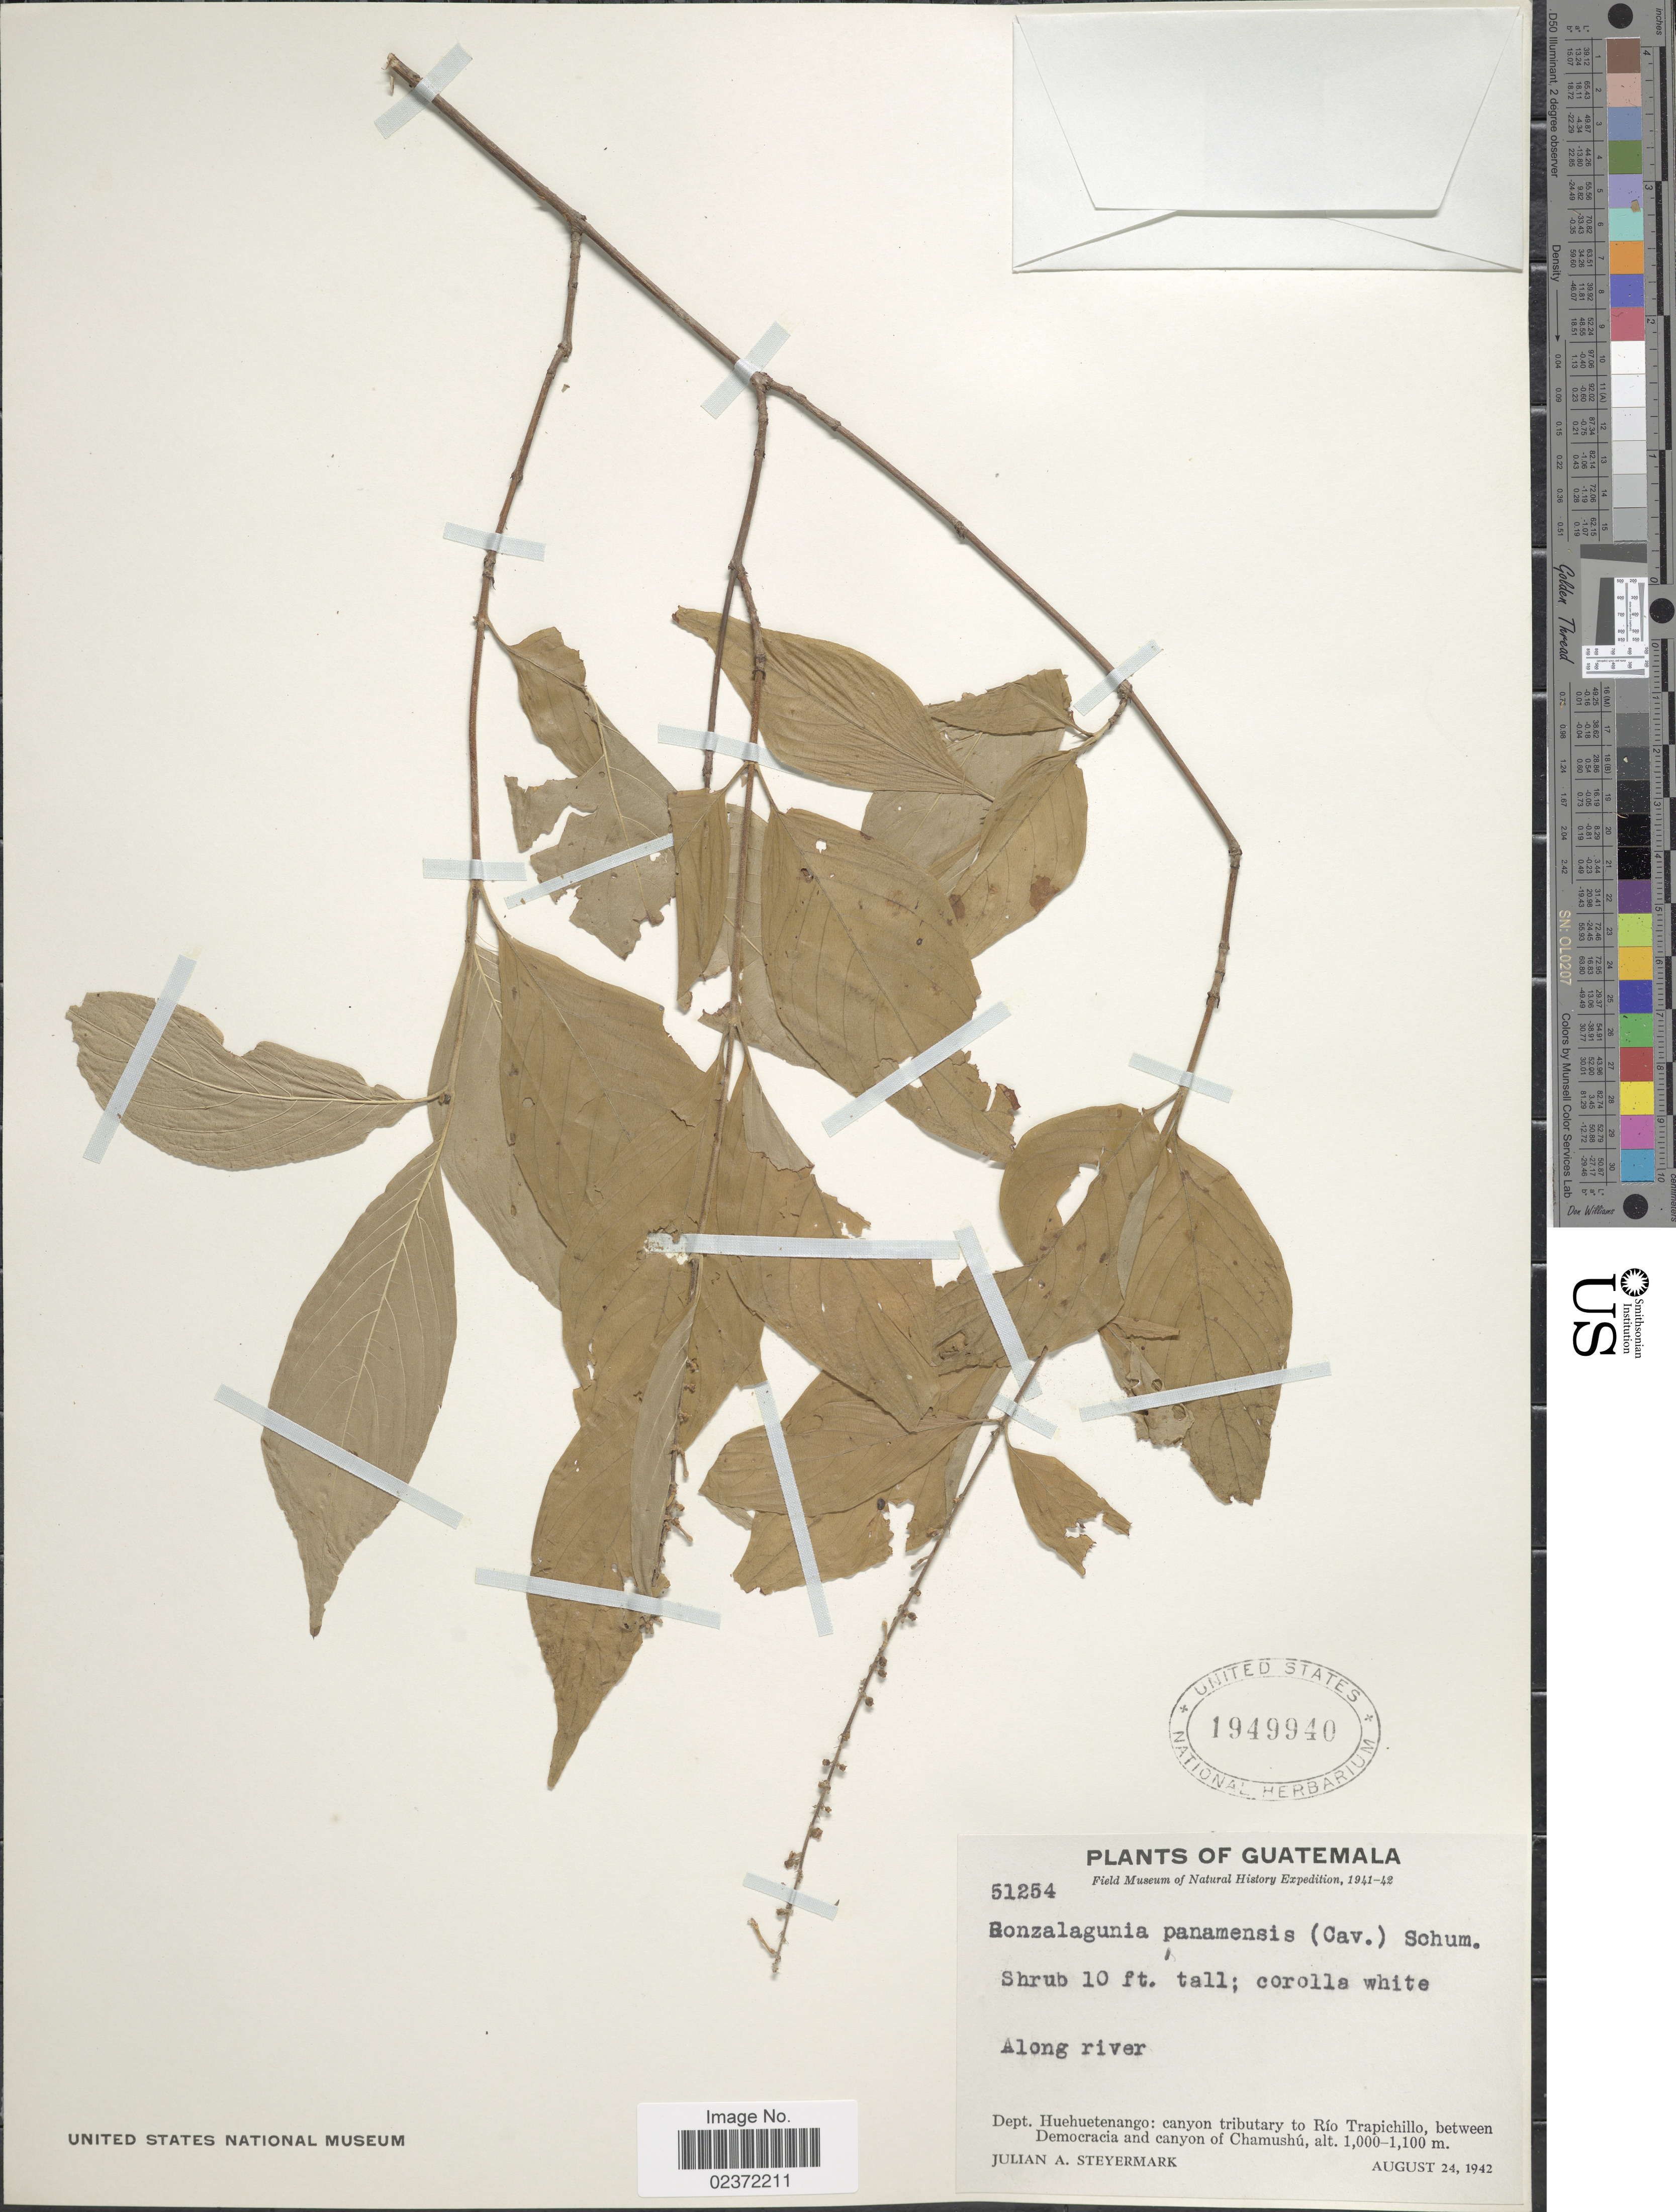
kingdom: Plantae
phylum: Tracheophyta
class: Magnoliopsida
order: Gentianales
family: Rubiaceae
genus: Gonzalagunia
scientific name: Gonzalagunia panamensis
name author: (Cav.) K. Schum.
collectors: J. Steyermark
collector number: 51254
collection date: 1942-08-24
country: Guatemala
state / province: Huehuetenango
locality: Along river, canyon tributary to Rio Trapichillo, between Democracia and canyon of Chamushu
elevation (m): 1000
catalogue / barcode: US 1949940